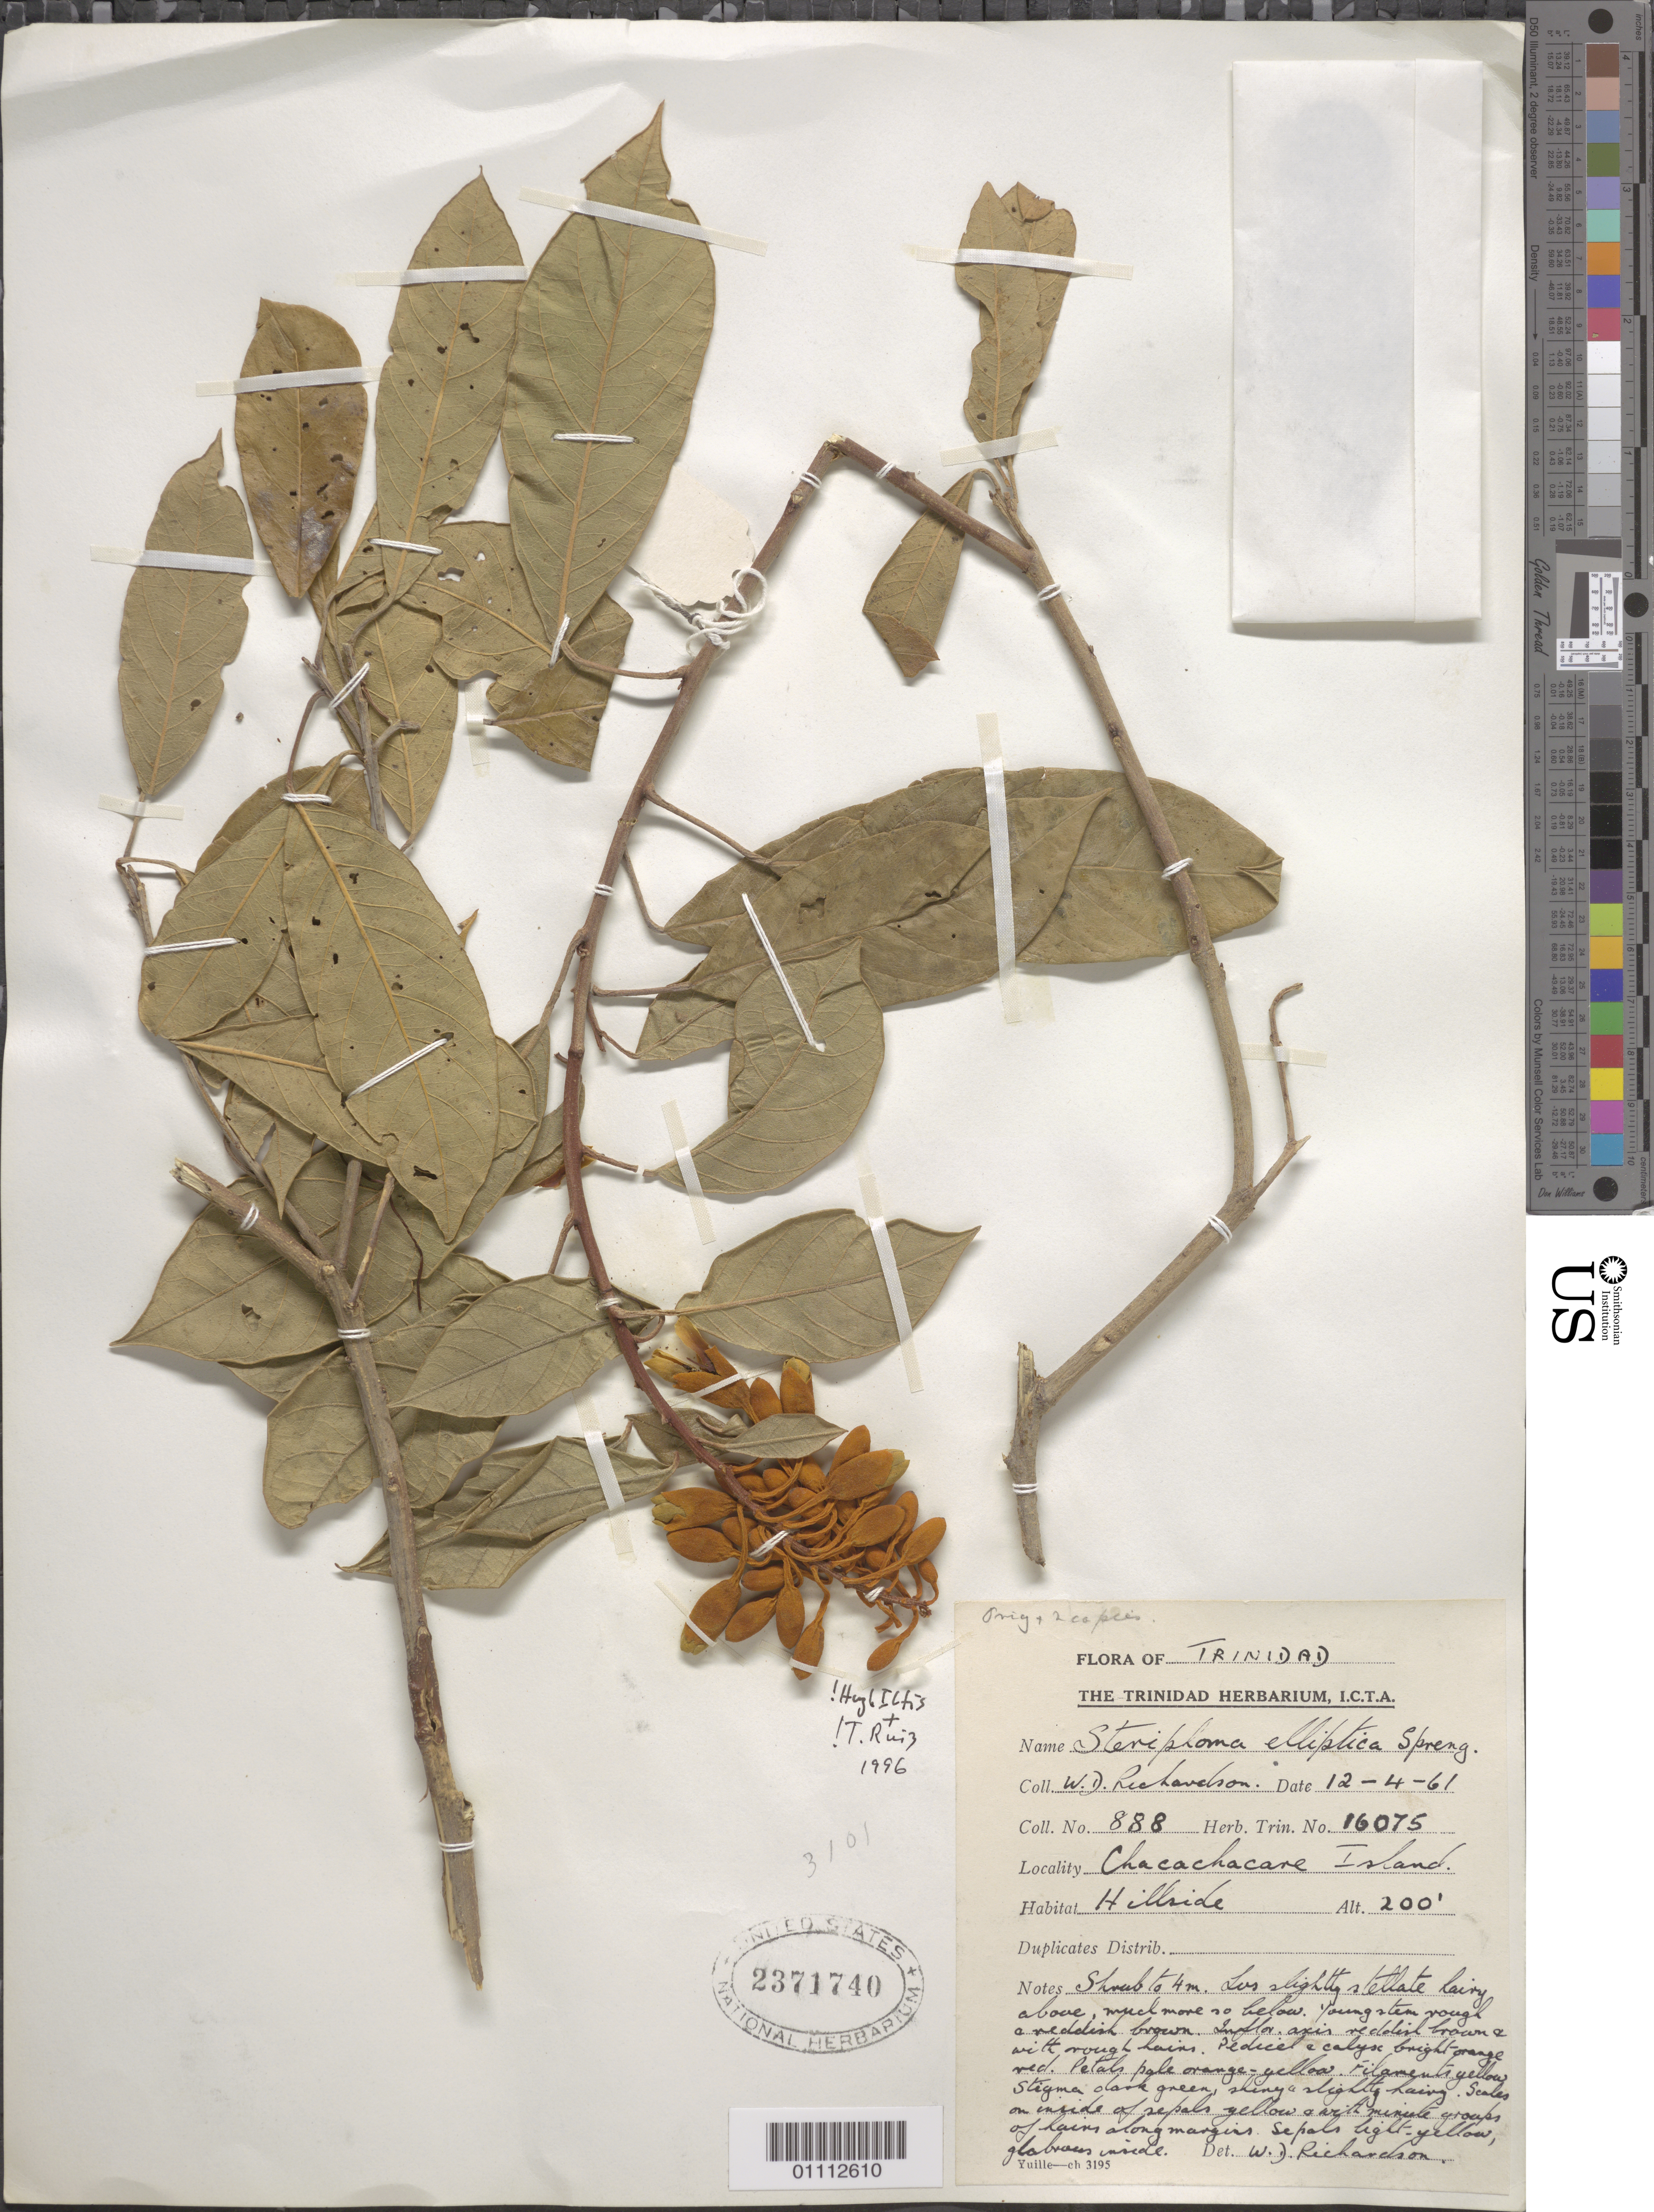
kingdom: Plantae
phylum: Tracheophyta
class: Magnoliopsida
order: Brassicales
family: Capparaceae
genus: Steriphoma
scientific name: Steriphoma elliptica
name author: Spreng.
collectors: W. D. Richardson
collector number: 888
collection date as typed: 04 Dec 1961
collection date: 1961-12-04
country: Trinidad and Tobago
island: Chacachacare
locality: Hillside.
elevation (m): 61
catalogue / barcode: US 2371740